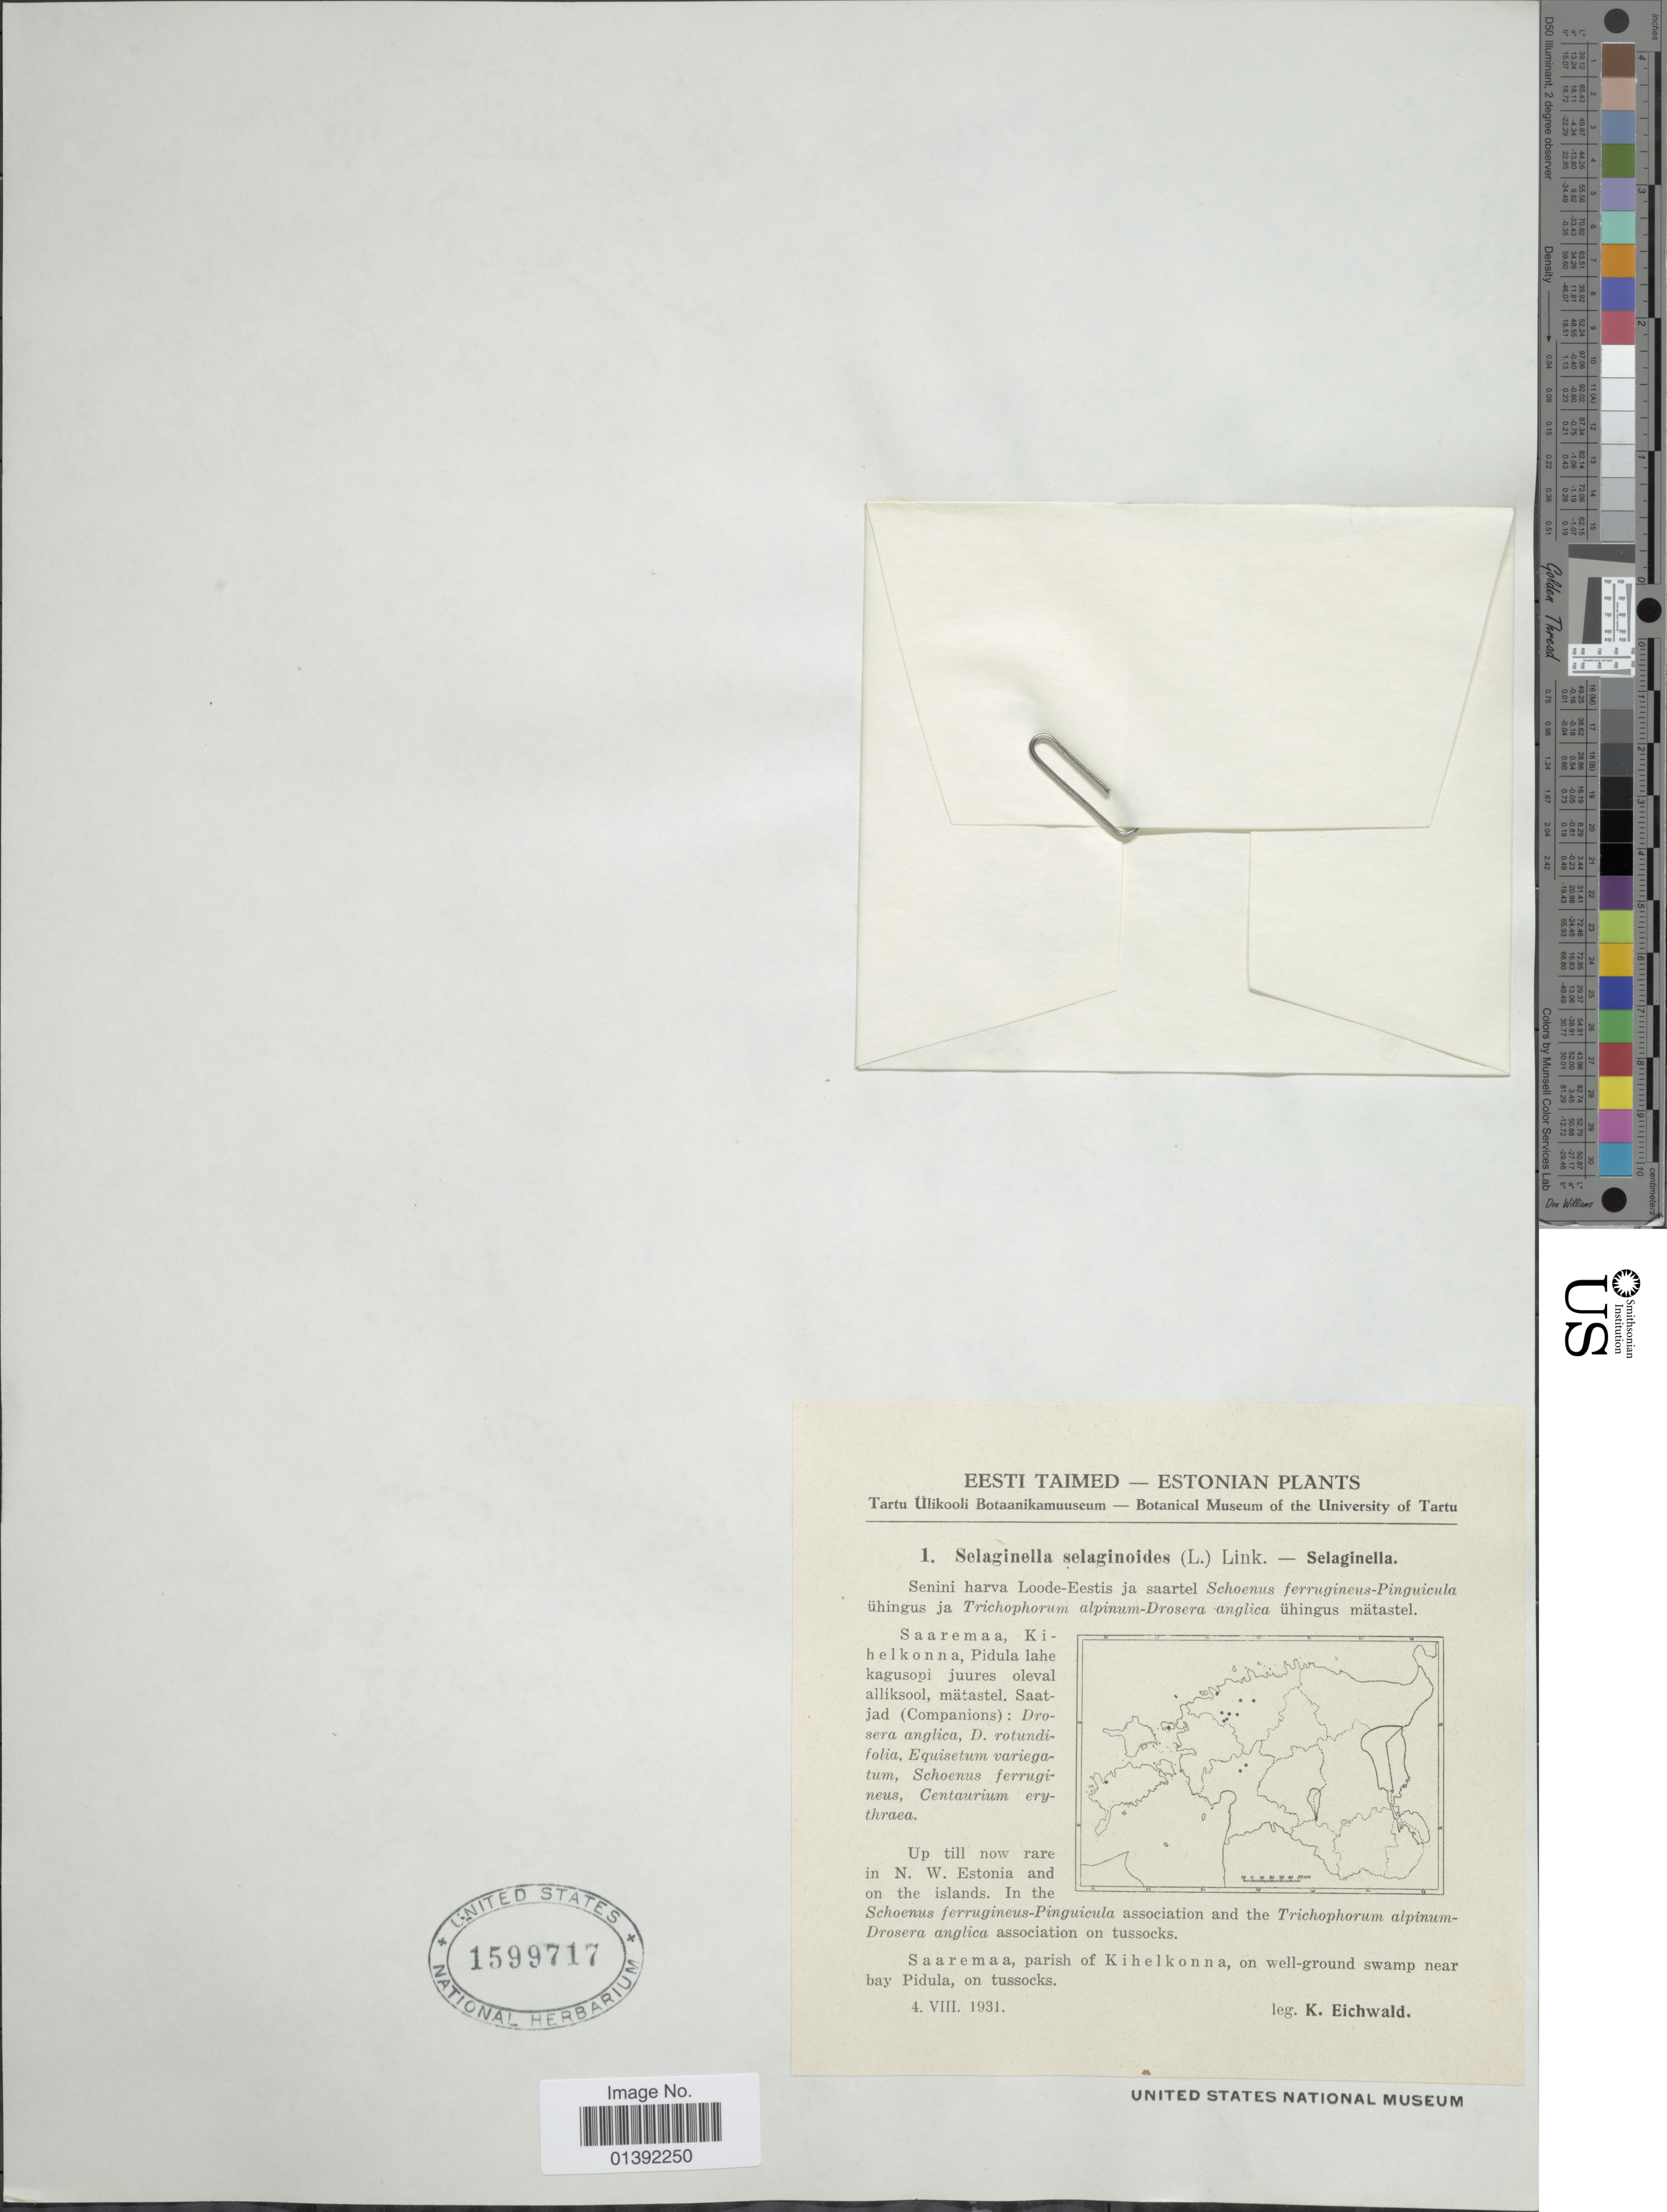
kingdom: Plantae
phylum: Tracheophyta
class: Lycopodiopsida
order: Selaginellales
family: Selaginellaceae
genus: Selaginella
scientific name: Selaginella selaginoides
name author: (L.) Link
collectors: K.E. von Eichwald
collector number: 1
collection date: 1931-08-04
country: Estonia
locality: Saarema, parish of Kihelkonna, on well-ground swamp, near bay Pidula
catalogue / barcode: US 1599717